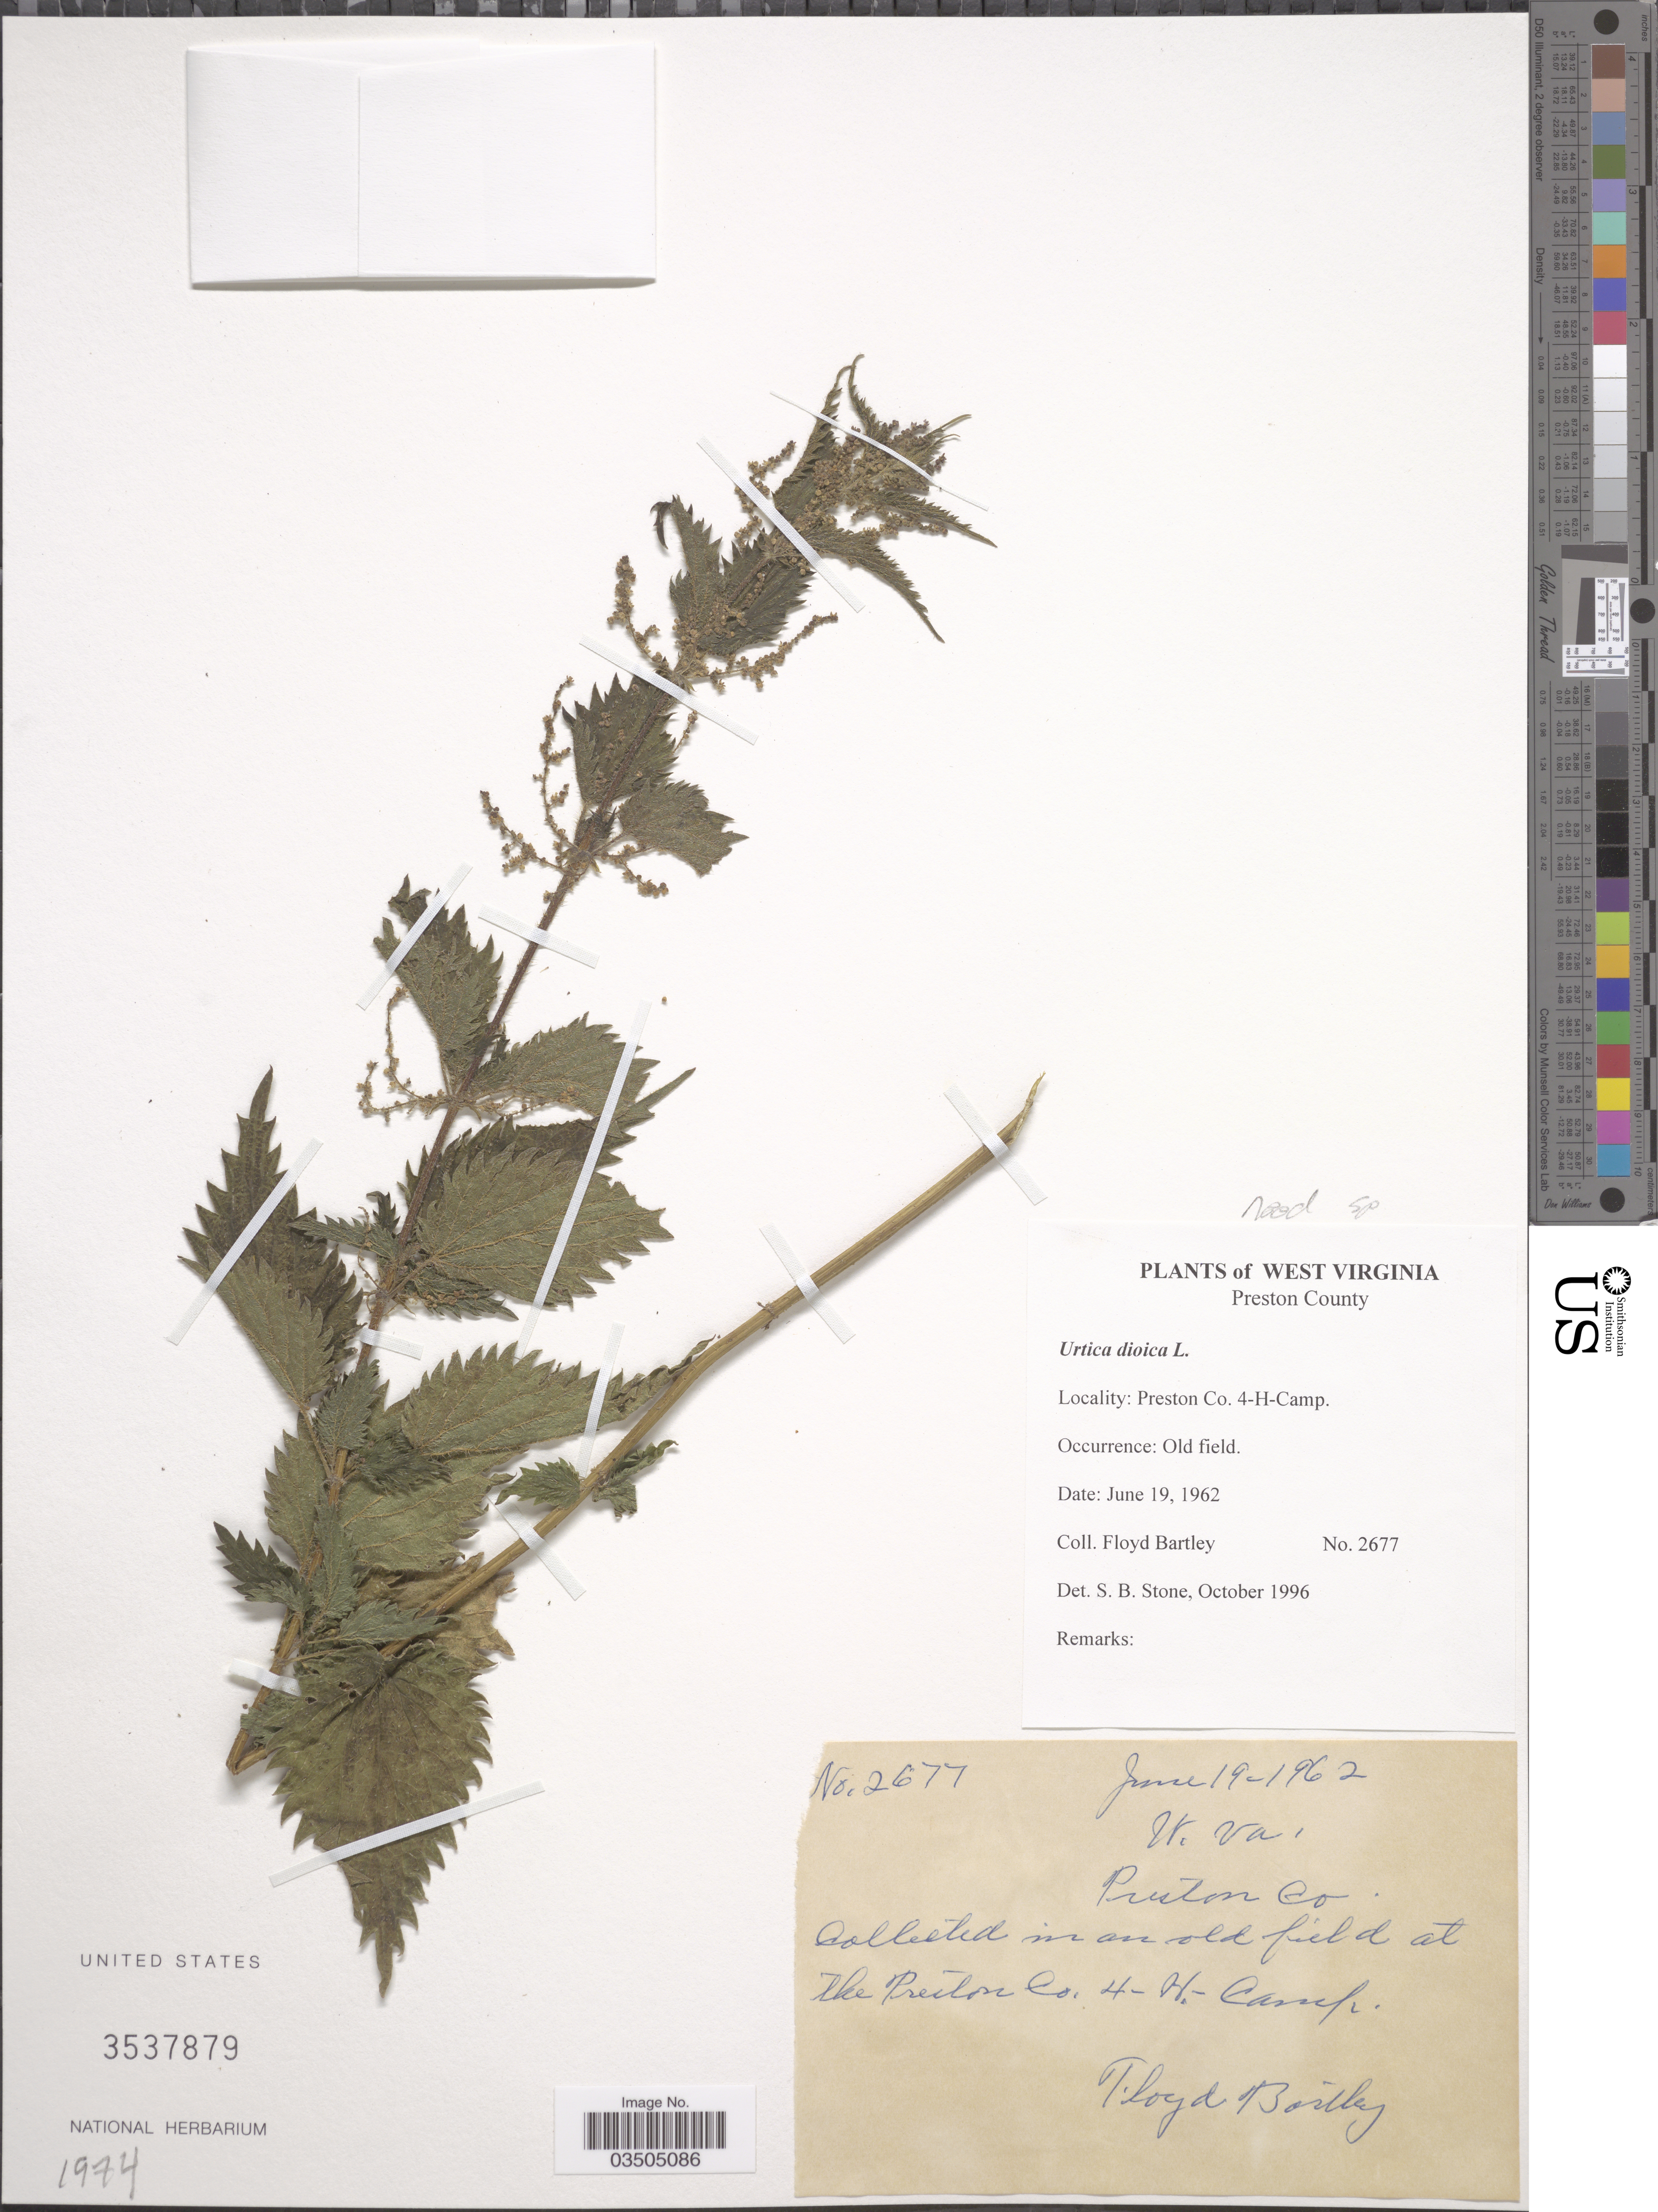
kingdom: Plantae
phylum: Tracheophyta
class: Magnoliopsida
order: Rosales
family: Urticaceae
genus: Urtica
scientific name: Urtica dioica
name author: L.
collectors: F. Bartley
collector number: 2677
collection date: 1962-06-19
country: United States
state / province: West Virginia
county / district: Preston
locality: Preston County. Preston Co. 4-H- Camp.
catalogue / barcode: US 3537879